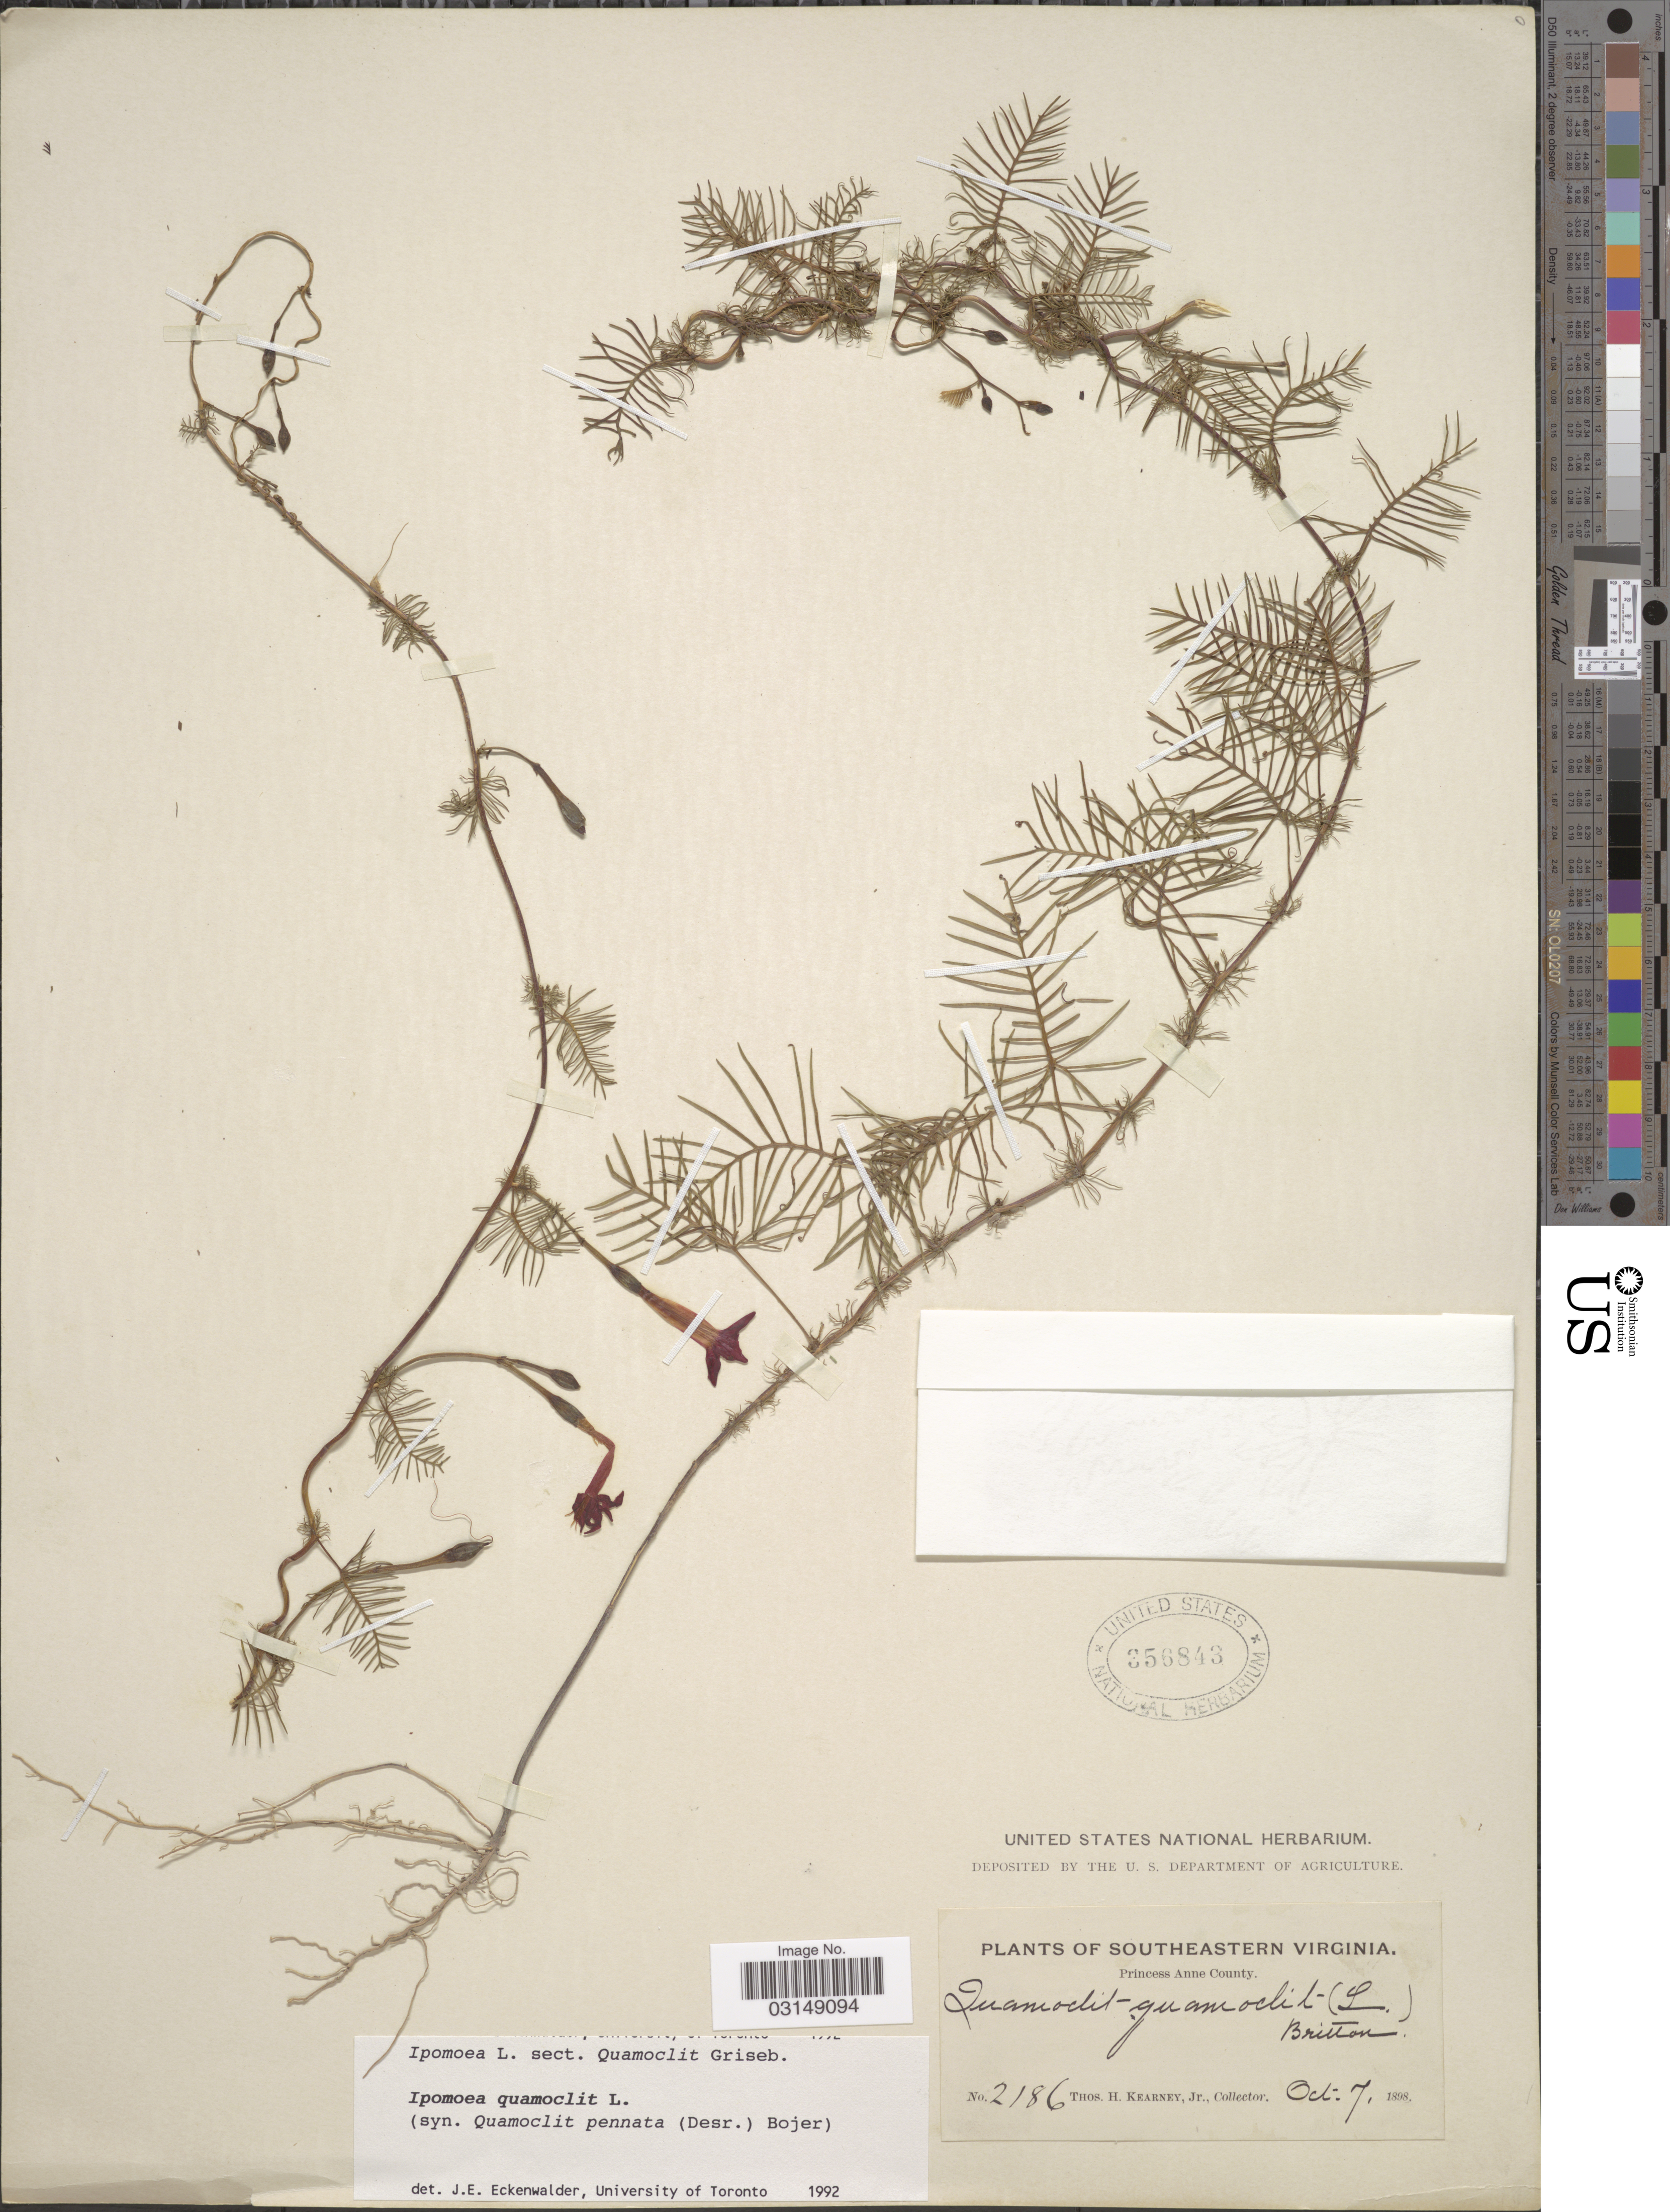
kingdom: Plantae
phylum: Tracheophyta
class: Magnoliopsida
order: Solanales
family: Convolvulaceae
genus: Ipomoea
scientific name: Ipomoea quamoclit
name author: L.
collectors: T. H. Kearney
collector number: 2186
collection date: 1898-10-07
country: United States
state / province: Virginia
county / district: City of Virginia Beach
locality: Southeastern Virginia. Princess Anne County.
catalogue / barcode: US 356843